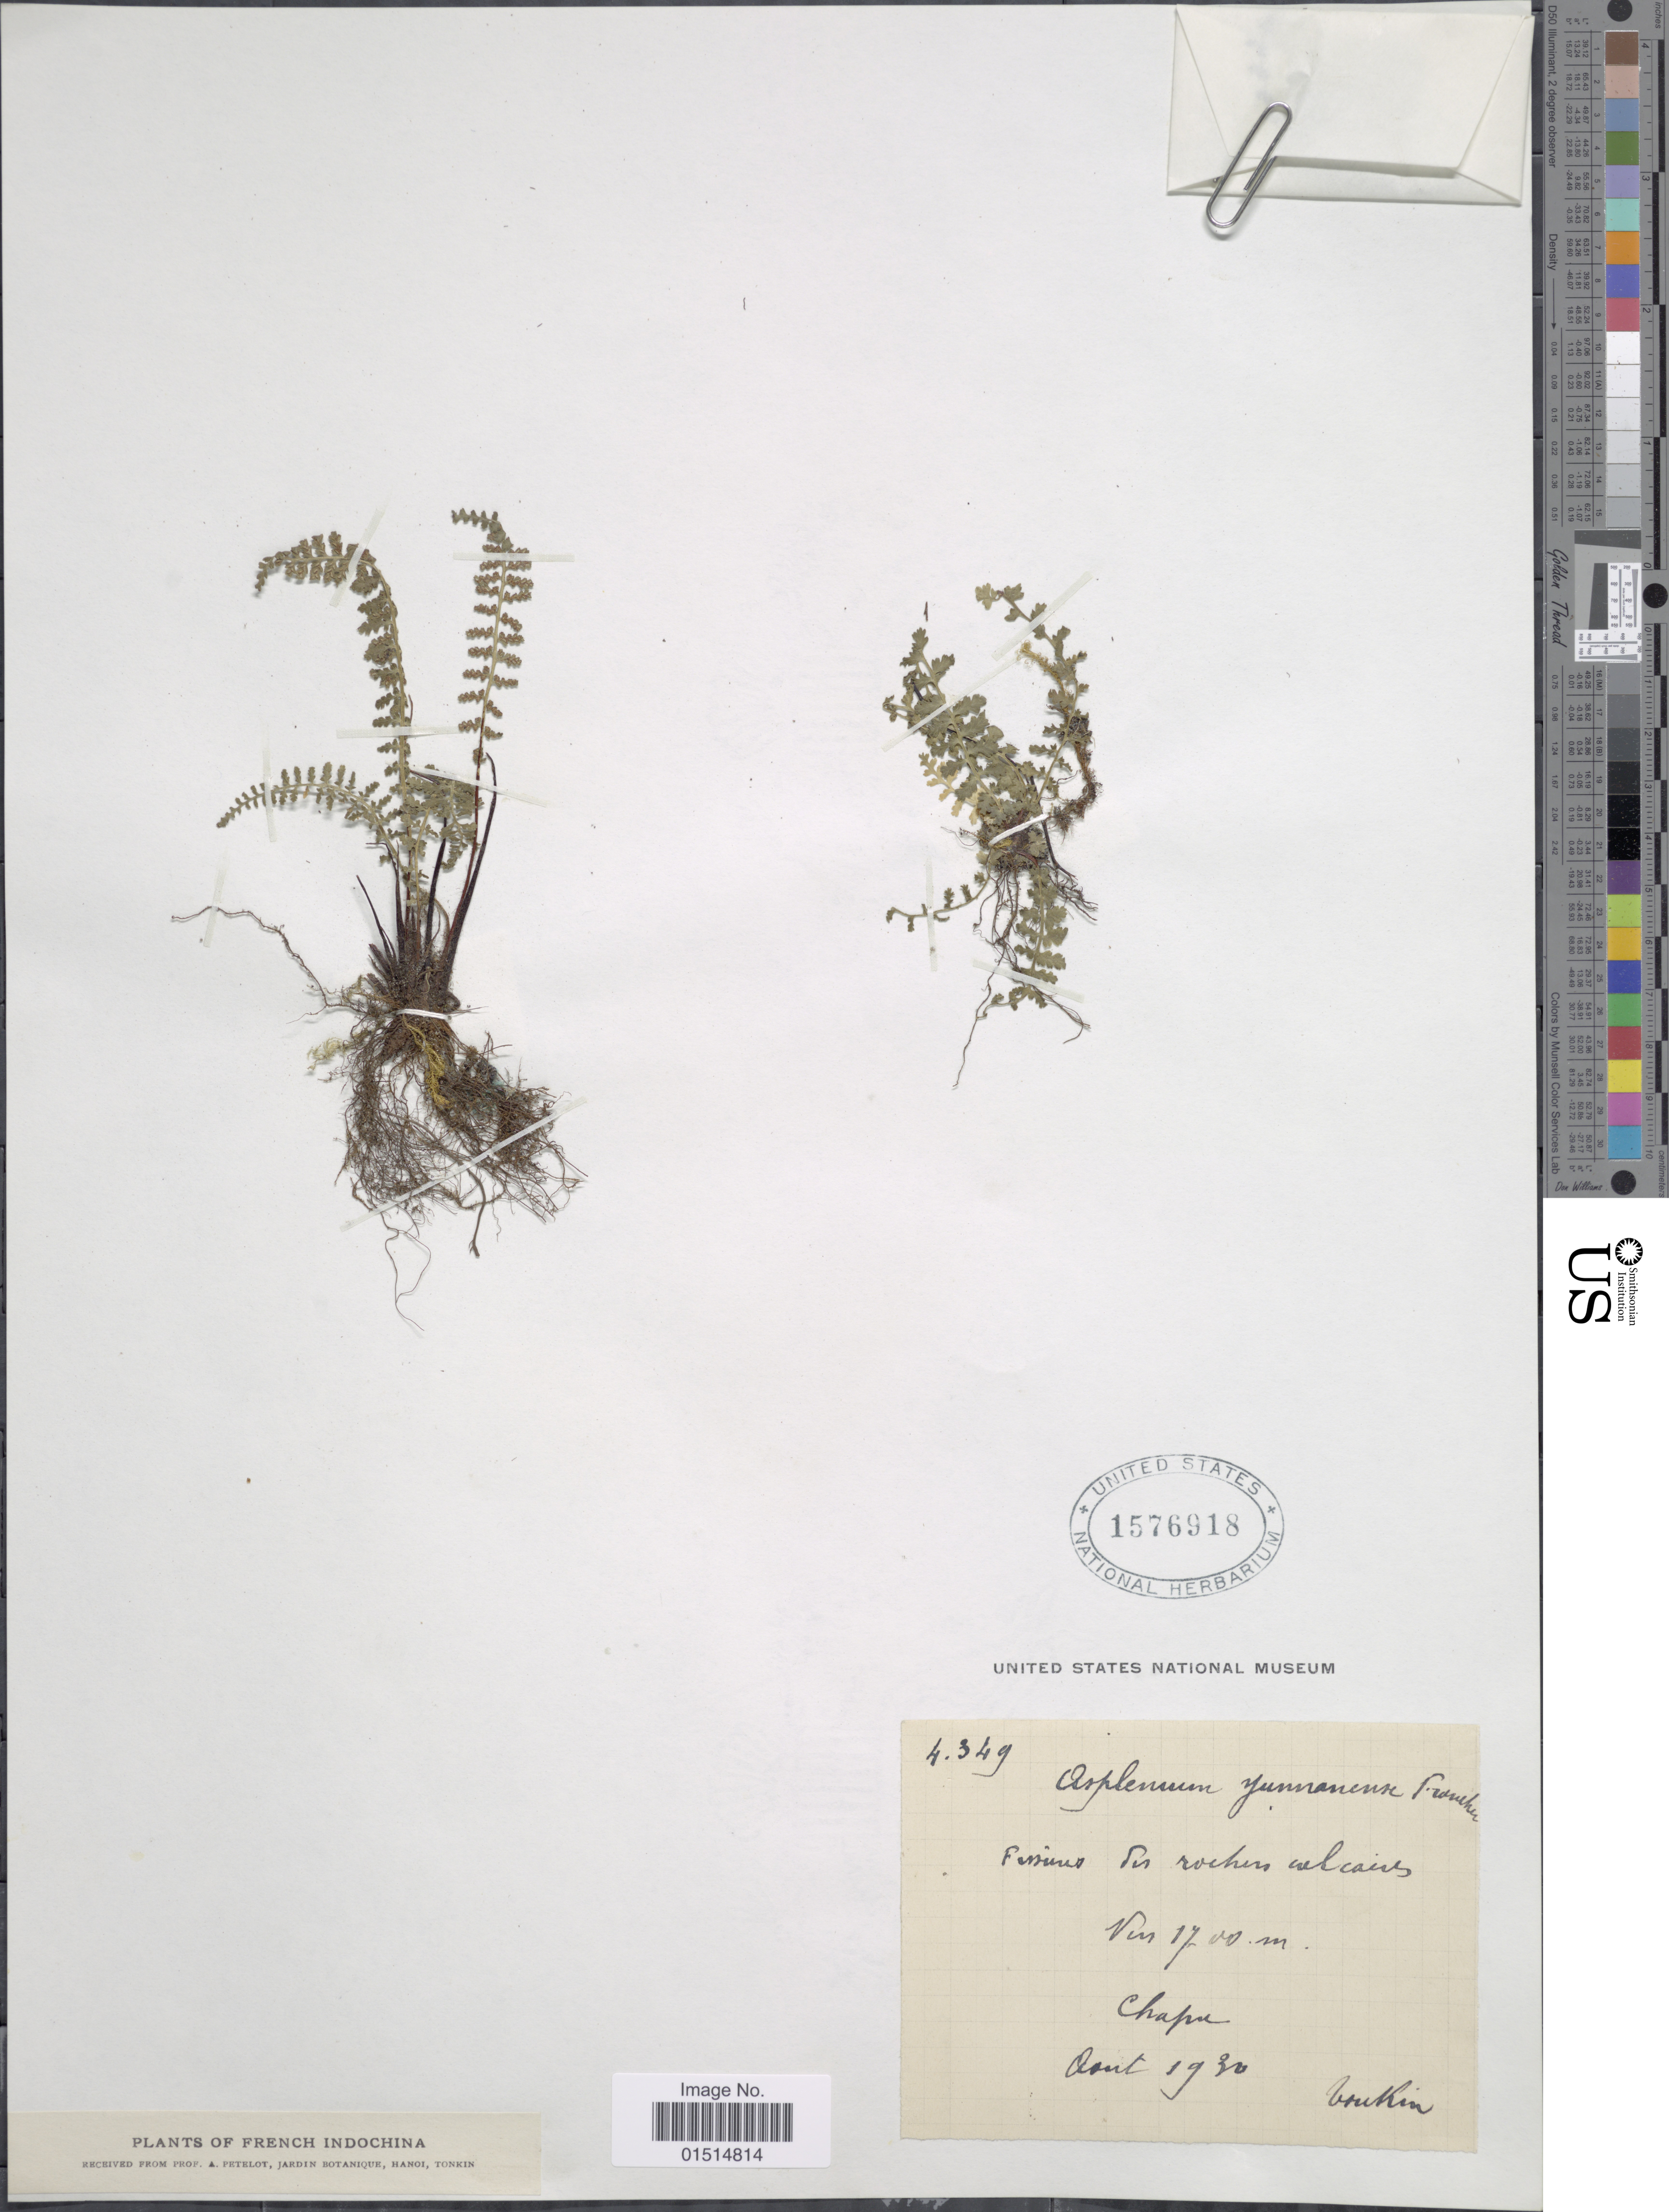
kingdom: Plantae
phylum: Tracheophyta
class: Polypodiopsida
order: Polypodiales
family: Aspleniaceae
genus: Asplenium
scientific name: Asplenium exiguum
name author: Bedd.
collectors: A. Petelot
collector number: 4349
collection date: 1930-08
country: Vietnam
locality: French Indochina, Chapa. Tonkin.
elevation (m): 1700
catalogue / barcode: US 1576918